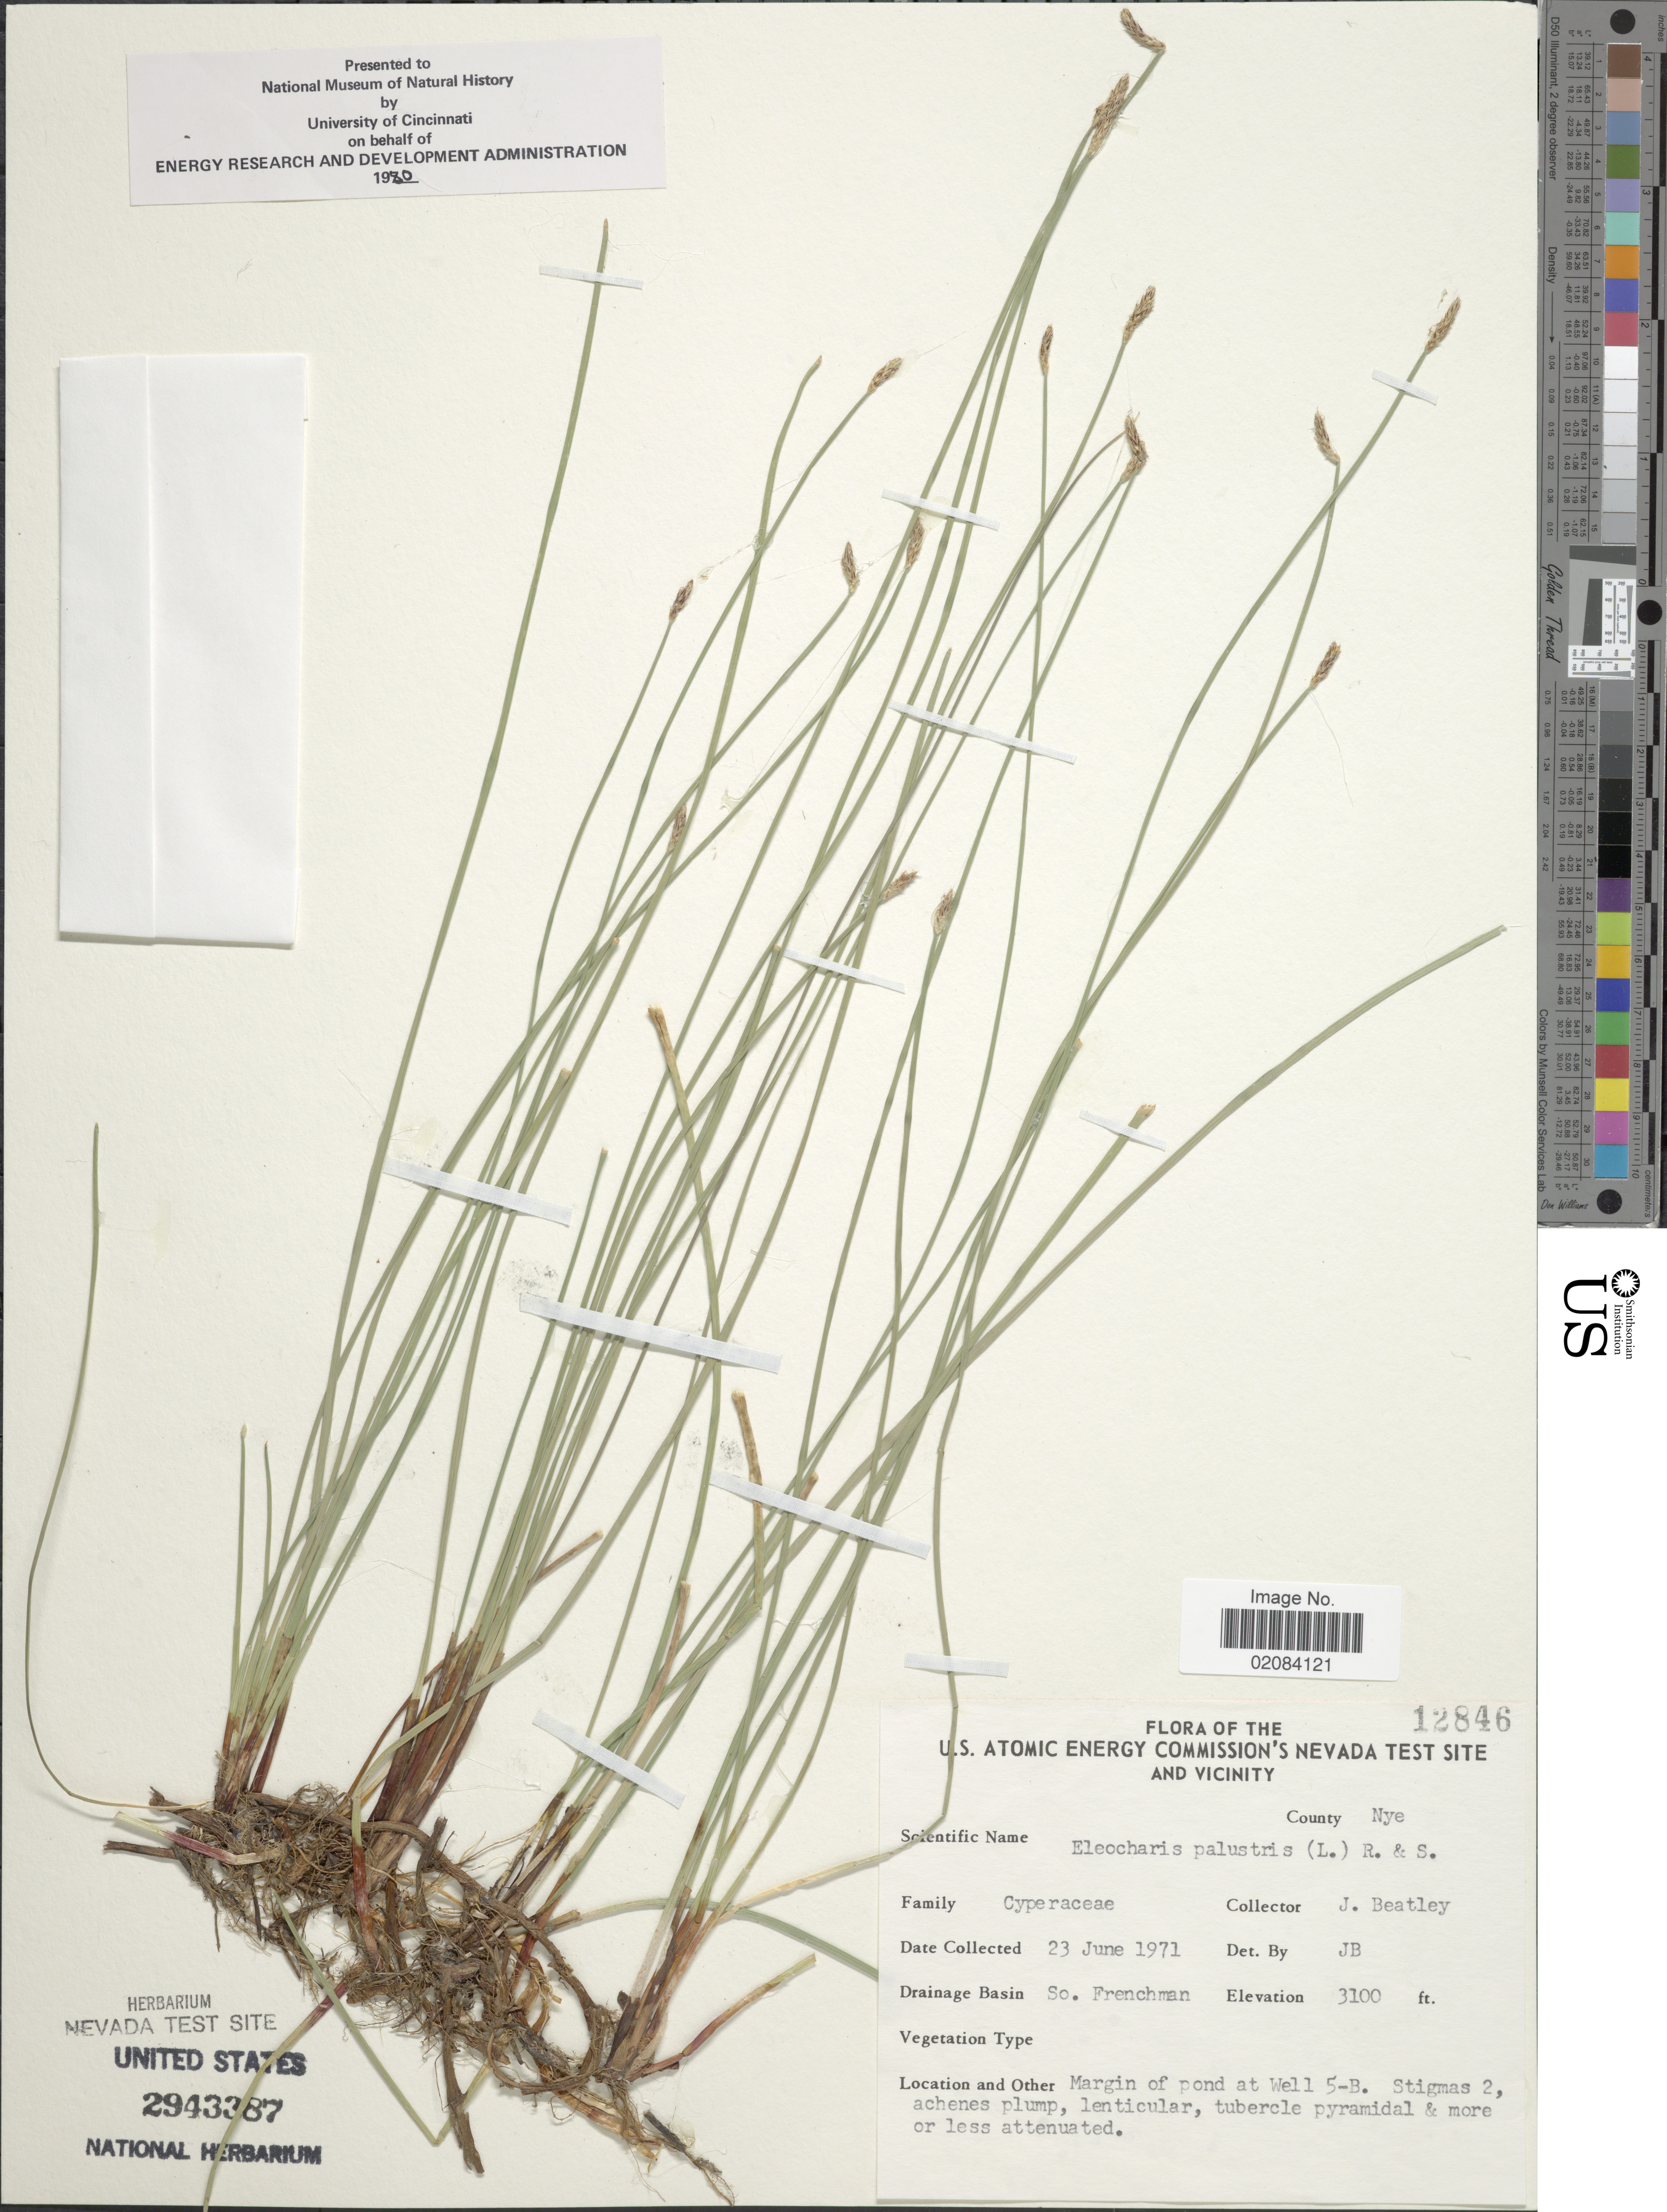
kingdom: Plantae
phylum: Tracheophyta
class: Liliopsida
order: Poales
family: Cyperaceae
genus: Eleocharis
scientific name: Eleocharis palustris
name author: (L.) Roem. & Schult.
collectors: J. C. Beatley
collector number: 12846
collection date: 1971-06-23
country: United States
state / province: Nevada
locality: U.S. Atomic Energy comissions's Nevada Test Site and Vicinity, County Nye. So,.Frenchman. Margin of pond at Well 5-B, Stigmas 2.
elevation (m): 945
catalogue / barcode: US 2943387